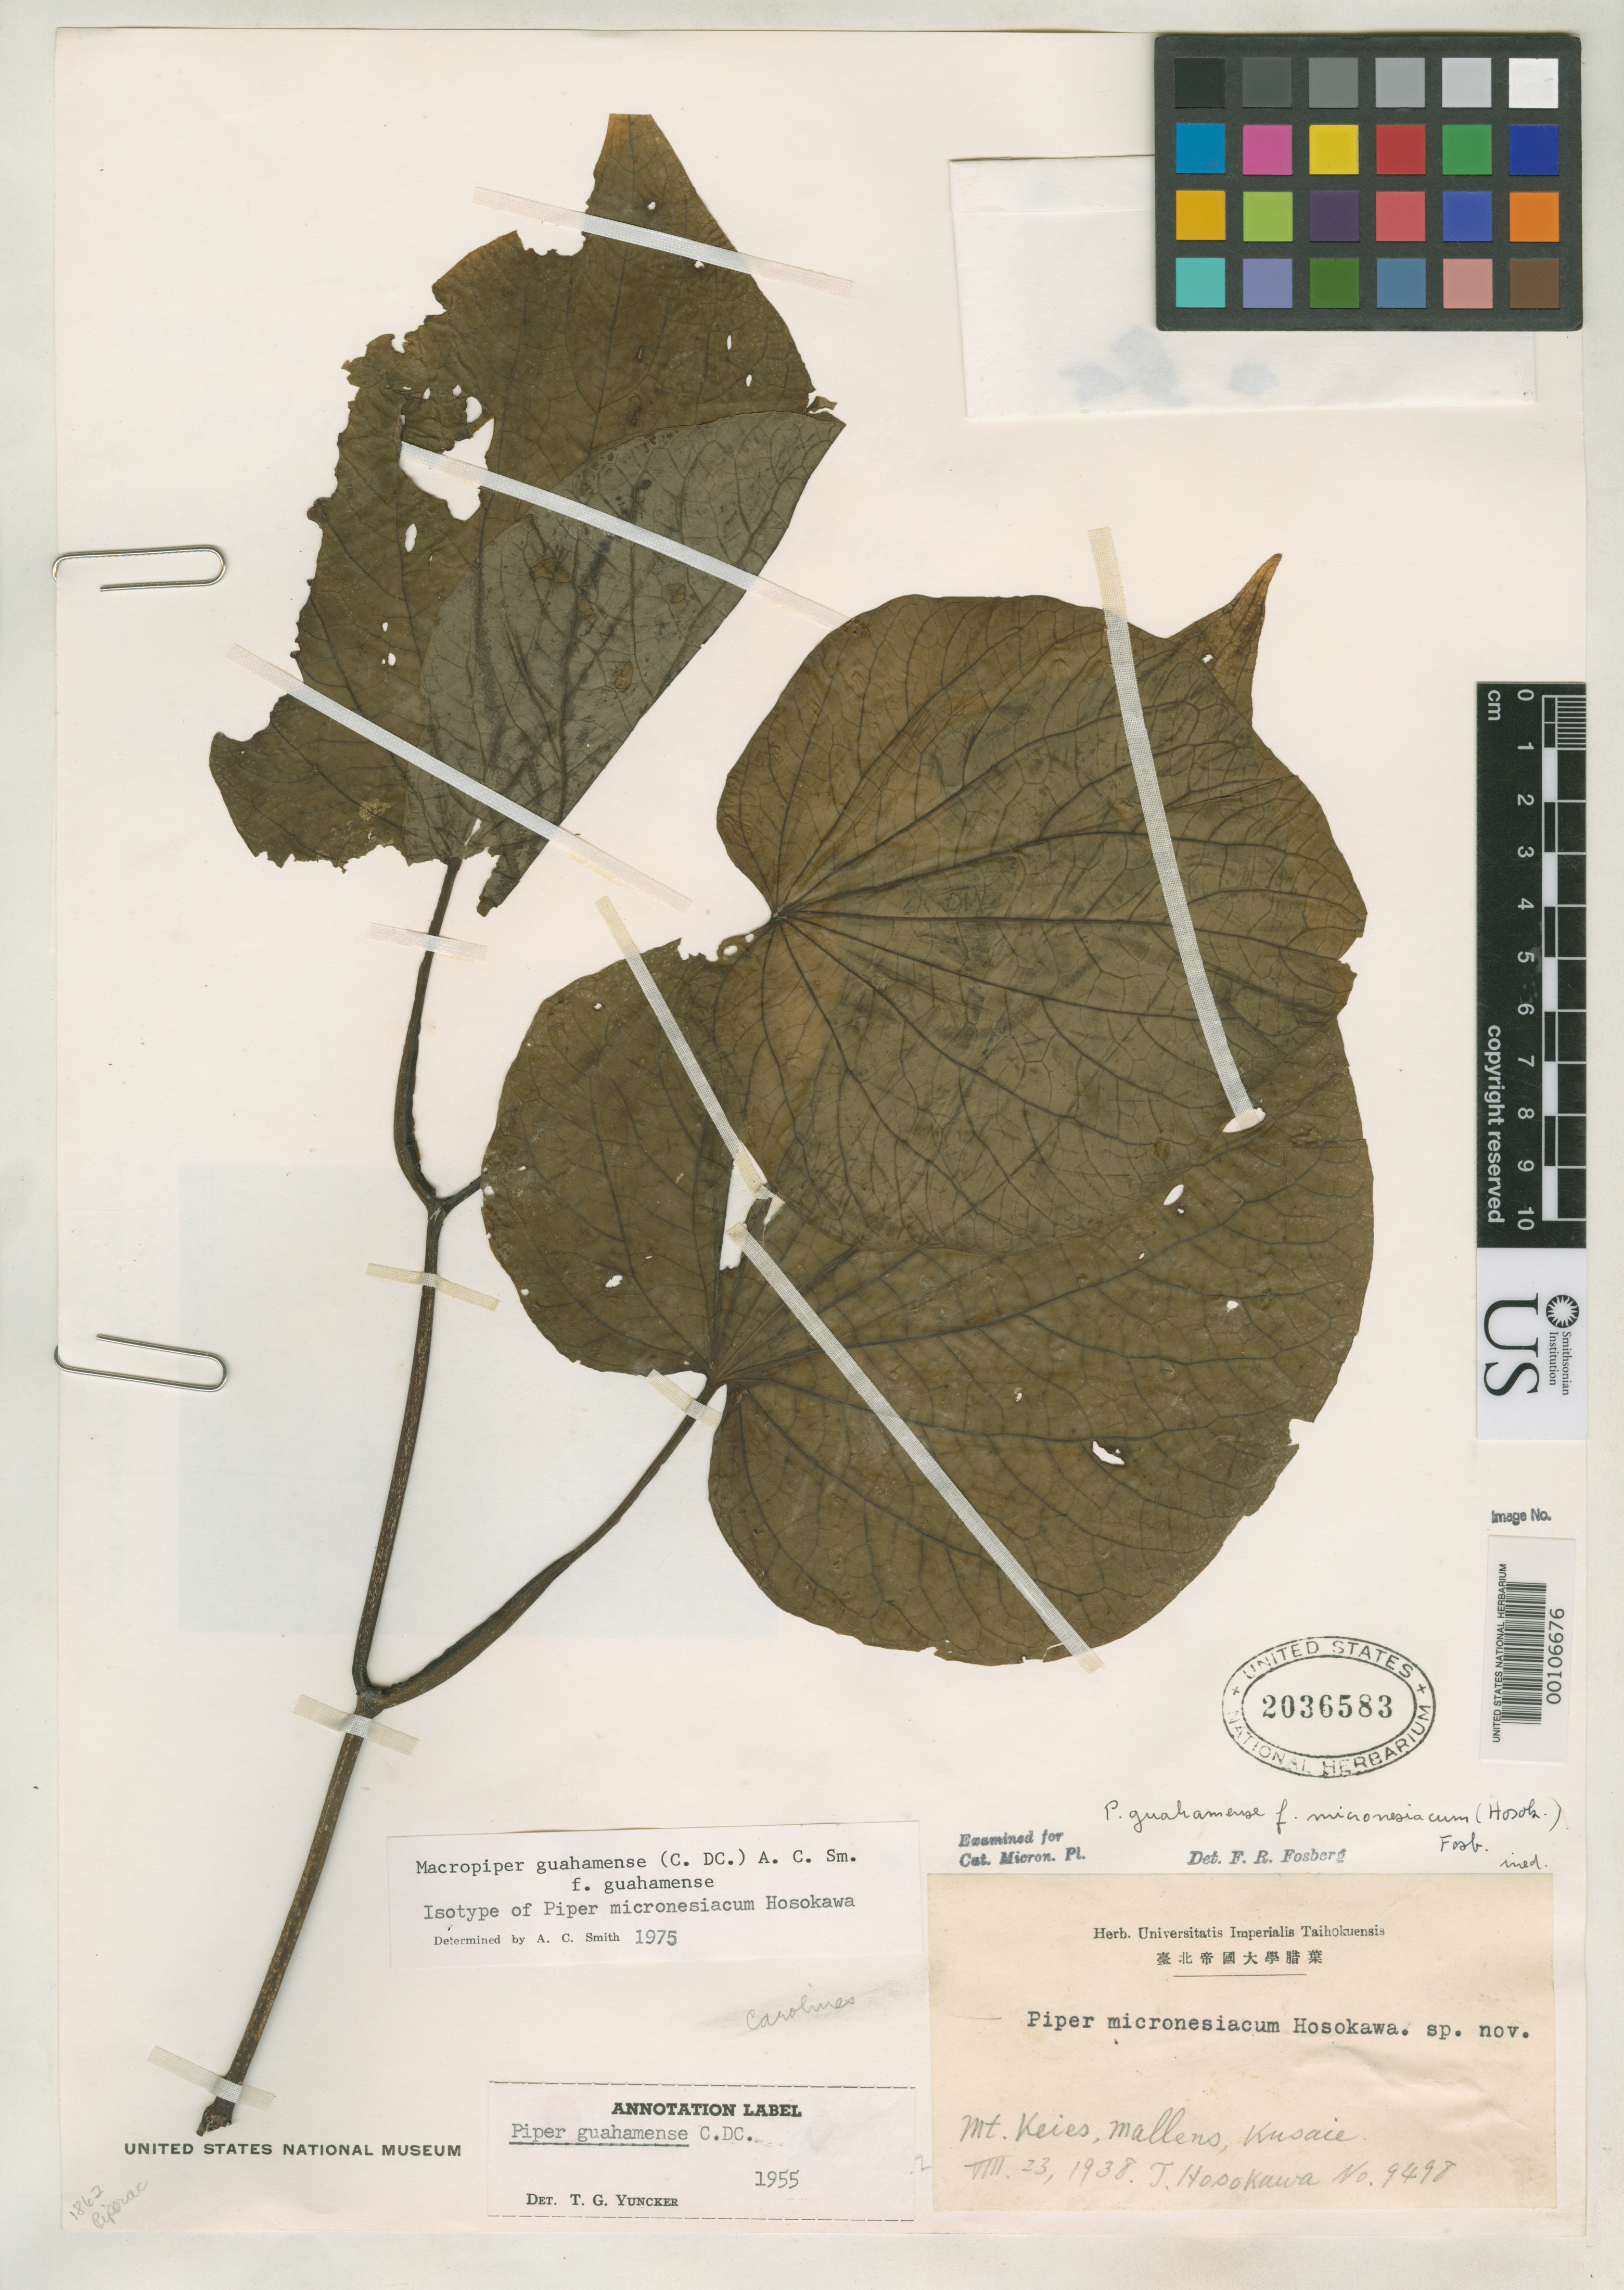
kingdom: Plantae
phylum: Tracheophyta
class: Magnoliopsida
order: Piperales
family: Piperaceae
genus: Piper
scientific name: Piper micronesiacum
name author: Hosok.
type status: Isotype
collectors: T. Hosokawa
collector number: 9498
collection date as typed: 23 Aug 1938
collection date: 1938-08-23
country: Micronesia, Federated States of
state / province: Kosrae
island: Kosrae [Kusaie]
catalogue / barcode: US 2036583